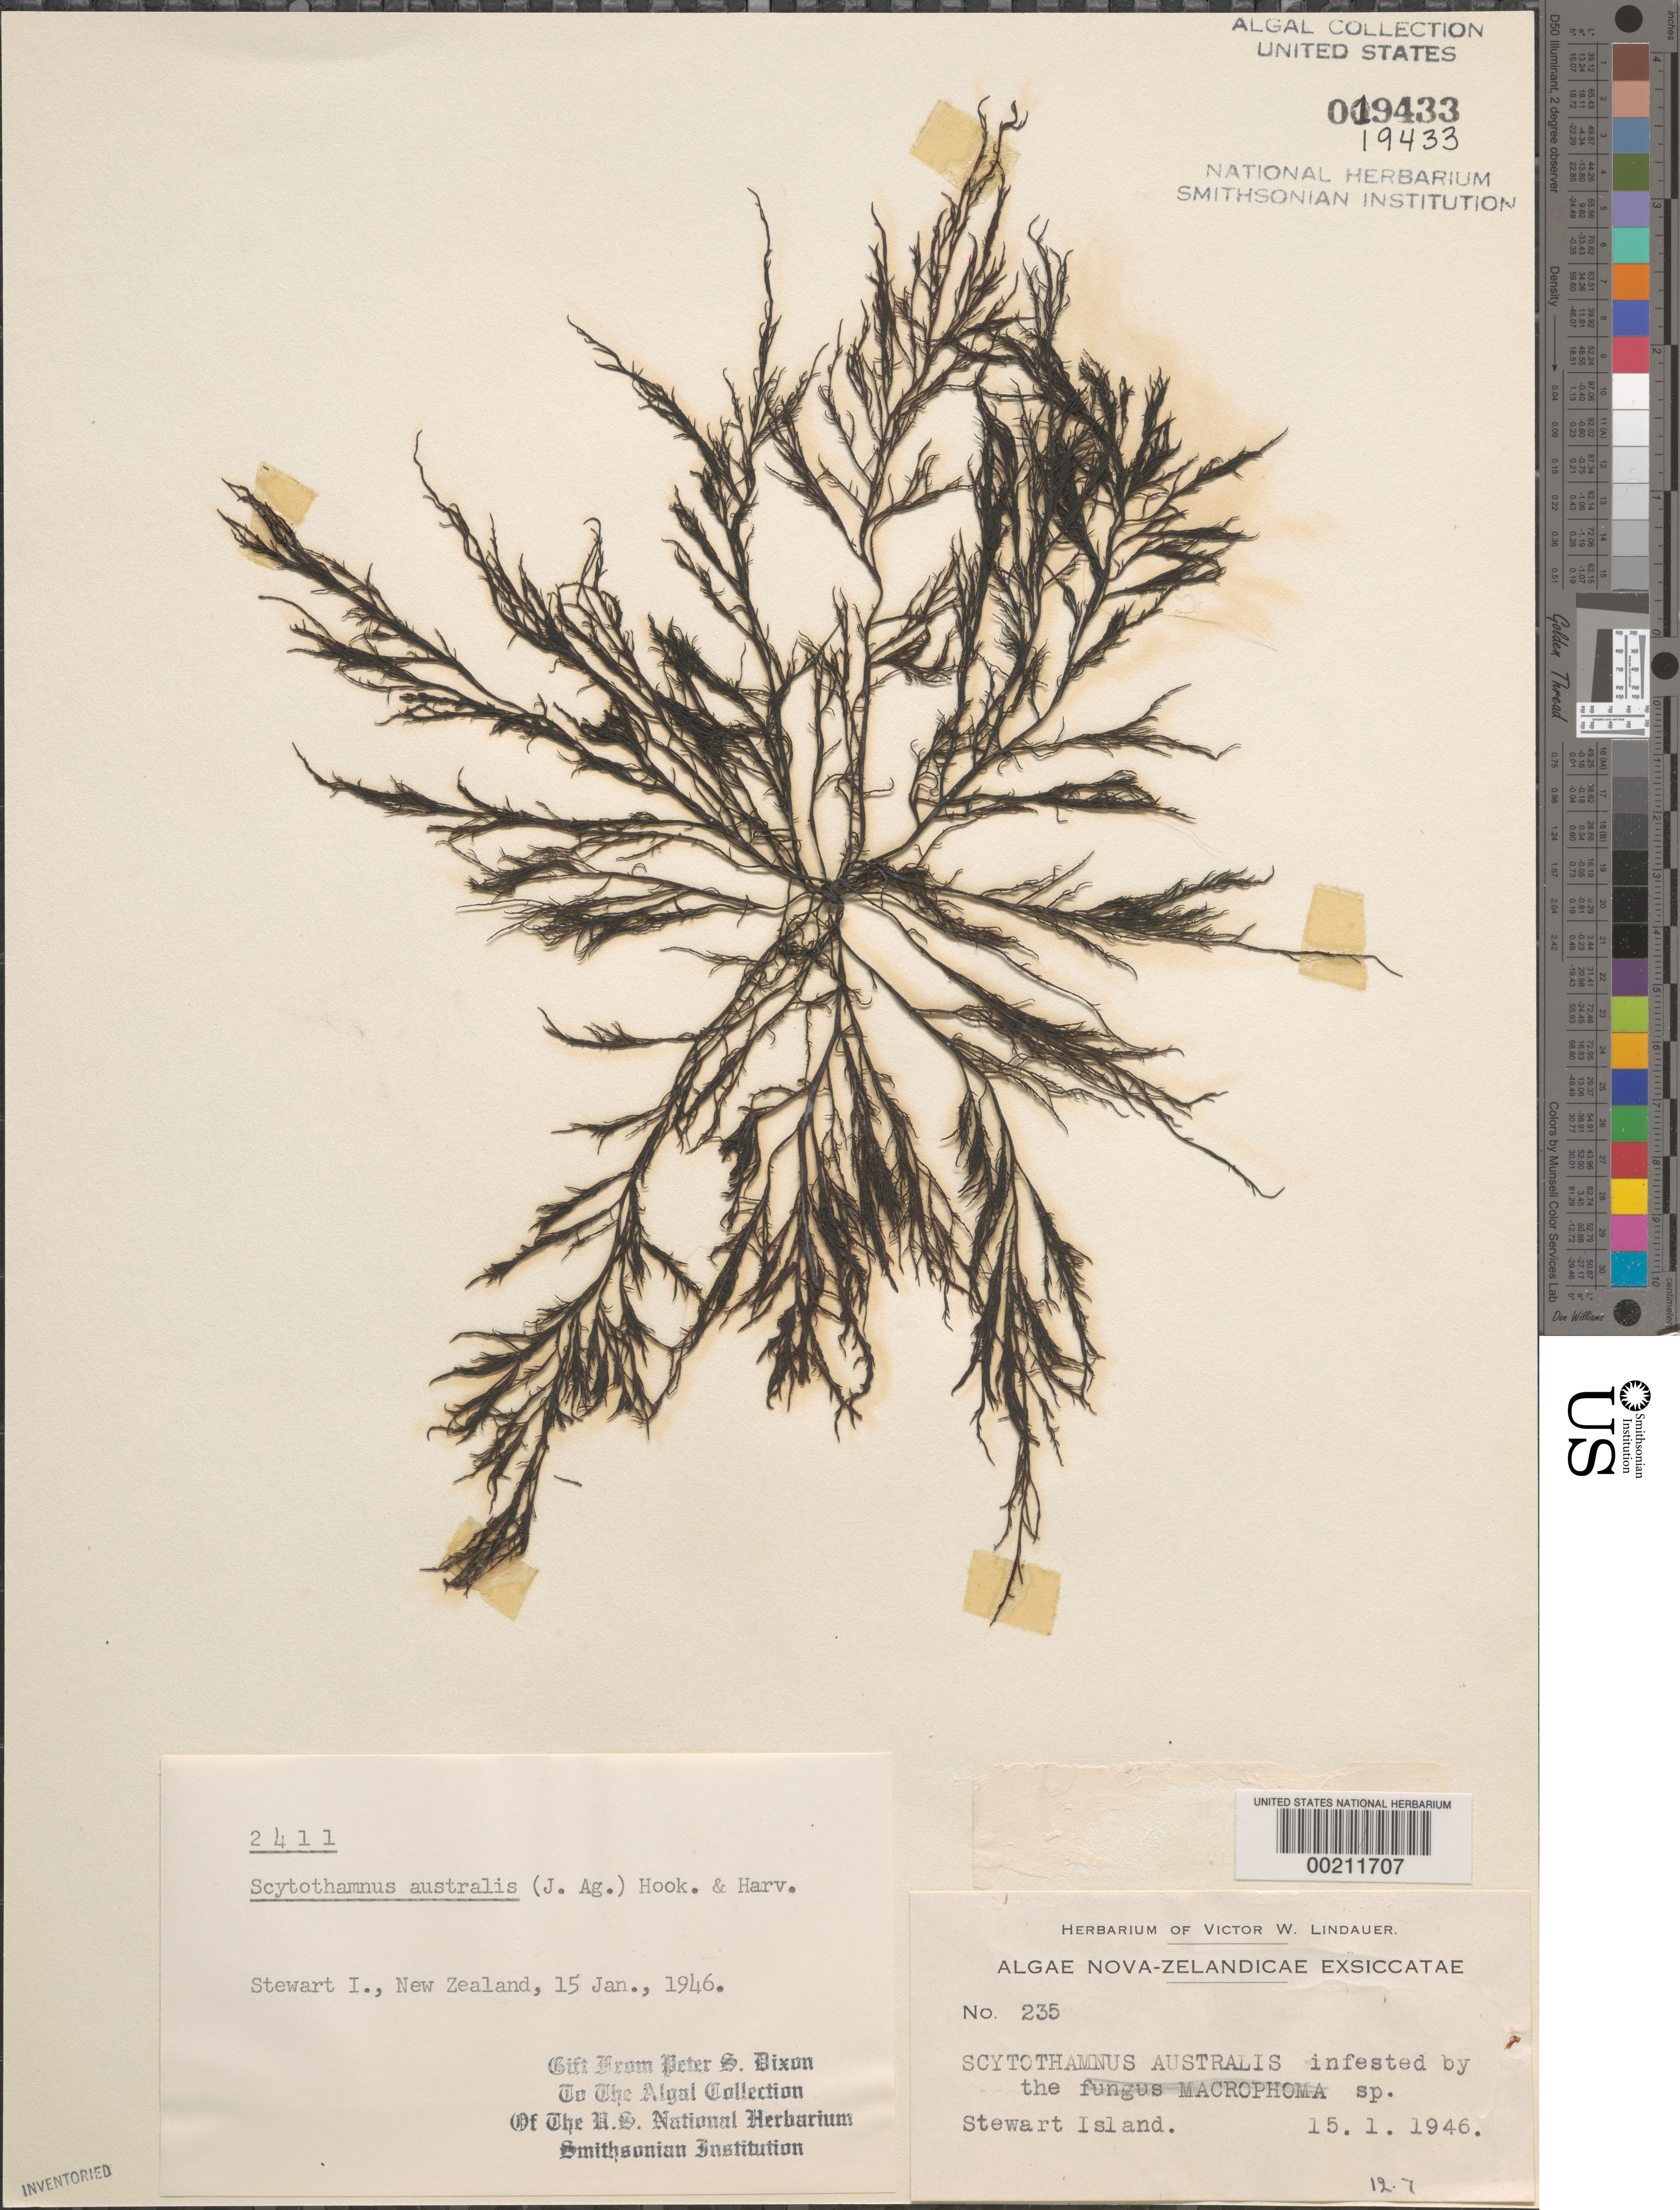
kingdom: Chromista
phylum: Ochrophyta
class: Phaeophyceae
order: Scytothamnales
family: Scytothamnaceae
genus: Scytothamnus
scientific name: Scytothamnus australis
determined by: Dixon, P. S.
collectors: V. Lindauer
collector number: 235 & PSD 2411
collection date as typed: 15 Jan 1946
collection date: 1946-01-15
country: New Zealand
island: Stewart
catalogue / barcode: US 19433